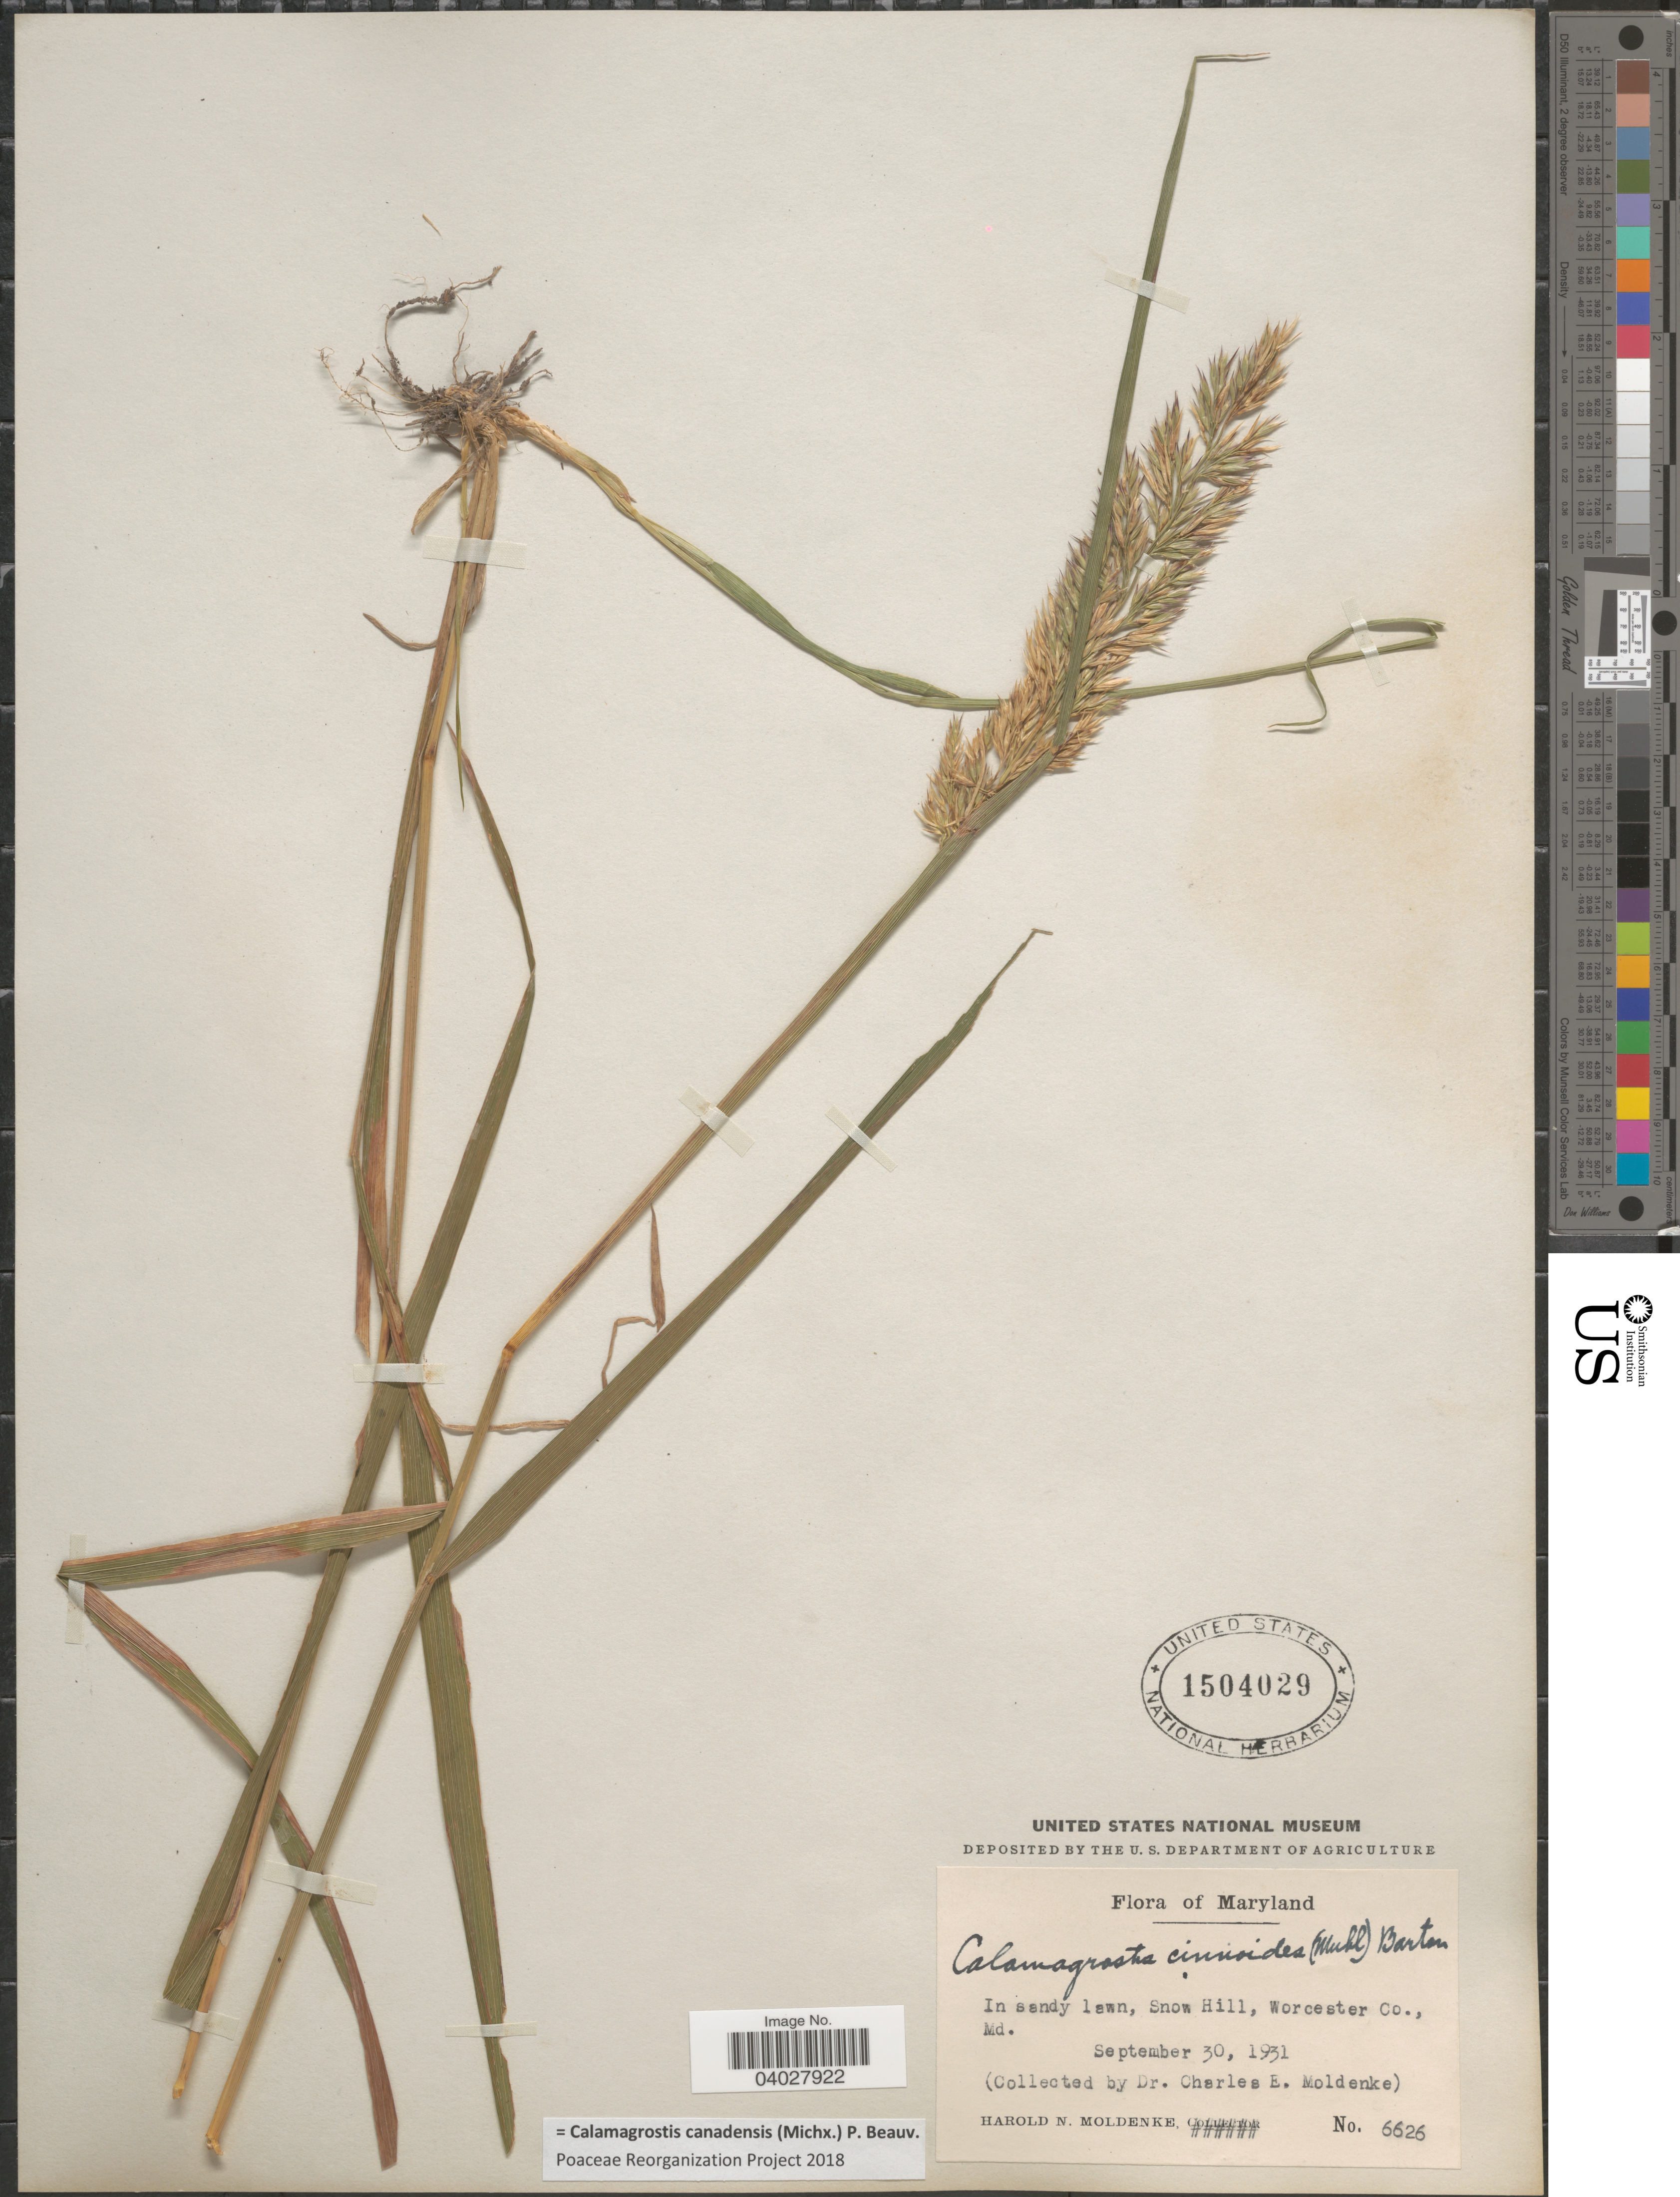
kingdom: Plantae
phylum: Tracheophyta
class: Liliopsida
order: Poales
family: Poaceae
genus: Calamagrostis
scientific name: Calamagrostis canadensis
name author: (Michx.) P. Beauv.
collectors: C. Moldenke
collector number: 6626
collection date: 1931-09-30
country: United States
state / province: Maryland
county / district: Worcester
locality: In sandy lawn, Snow Hill, Worcester Co., Md.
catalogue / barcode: US 1504029